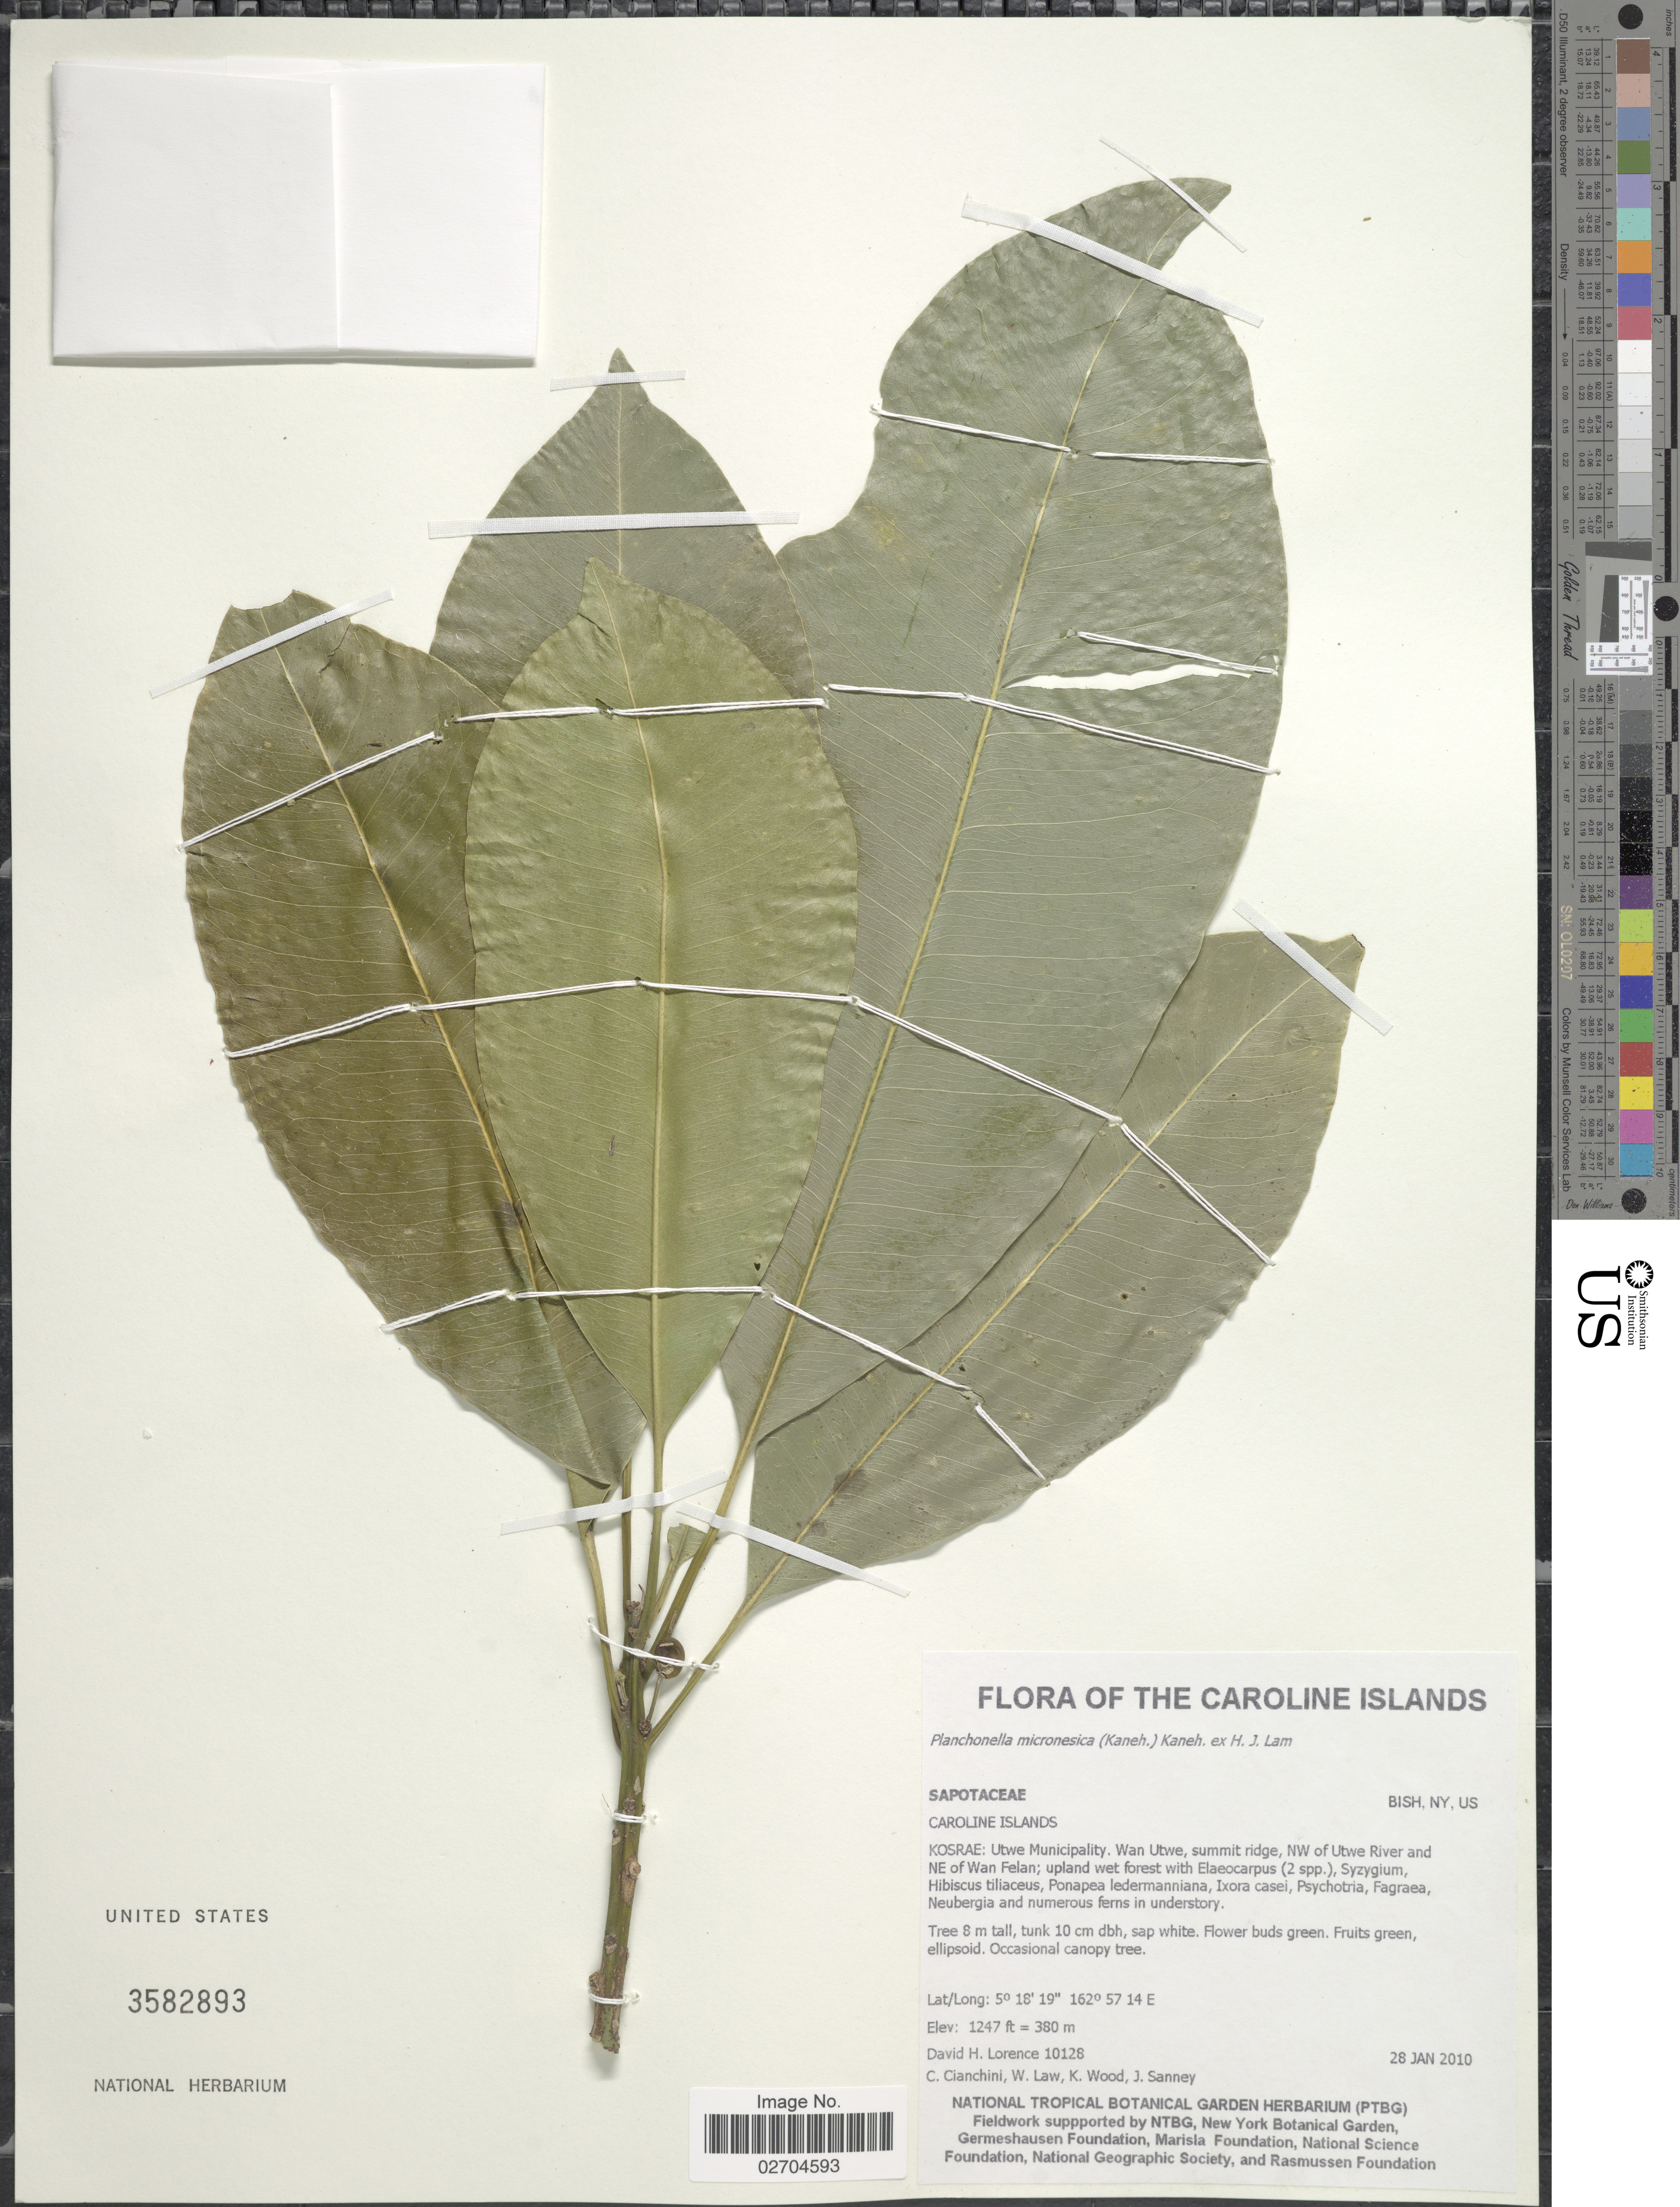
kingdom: Plantae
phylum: Tracheophyta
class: Magnoliopsida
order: Ericales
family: Sapotaceae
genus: Planchonella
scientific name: Planchonella micronesica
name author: (Kaneh.) Kaneh. ex H.J. Lam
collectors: D. Lorence, C. Cianchini, W. Ekblaw, K. R. Wood & J. Sanney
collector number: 10128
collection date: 2010-01-28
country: Micronesia, Federated States of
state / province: Kosrae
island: Kosrae [Kusaie]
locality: Utwe Municipality, Wan Utwe, summit ride, NW of Utwe River and NE of Wan Felan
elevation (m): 380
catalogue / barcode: US 3582893